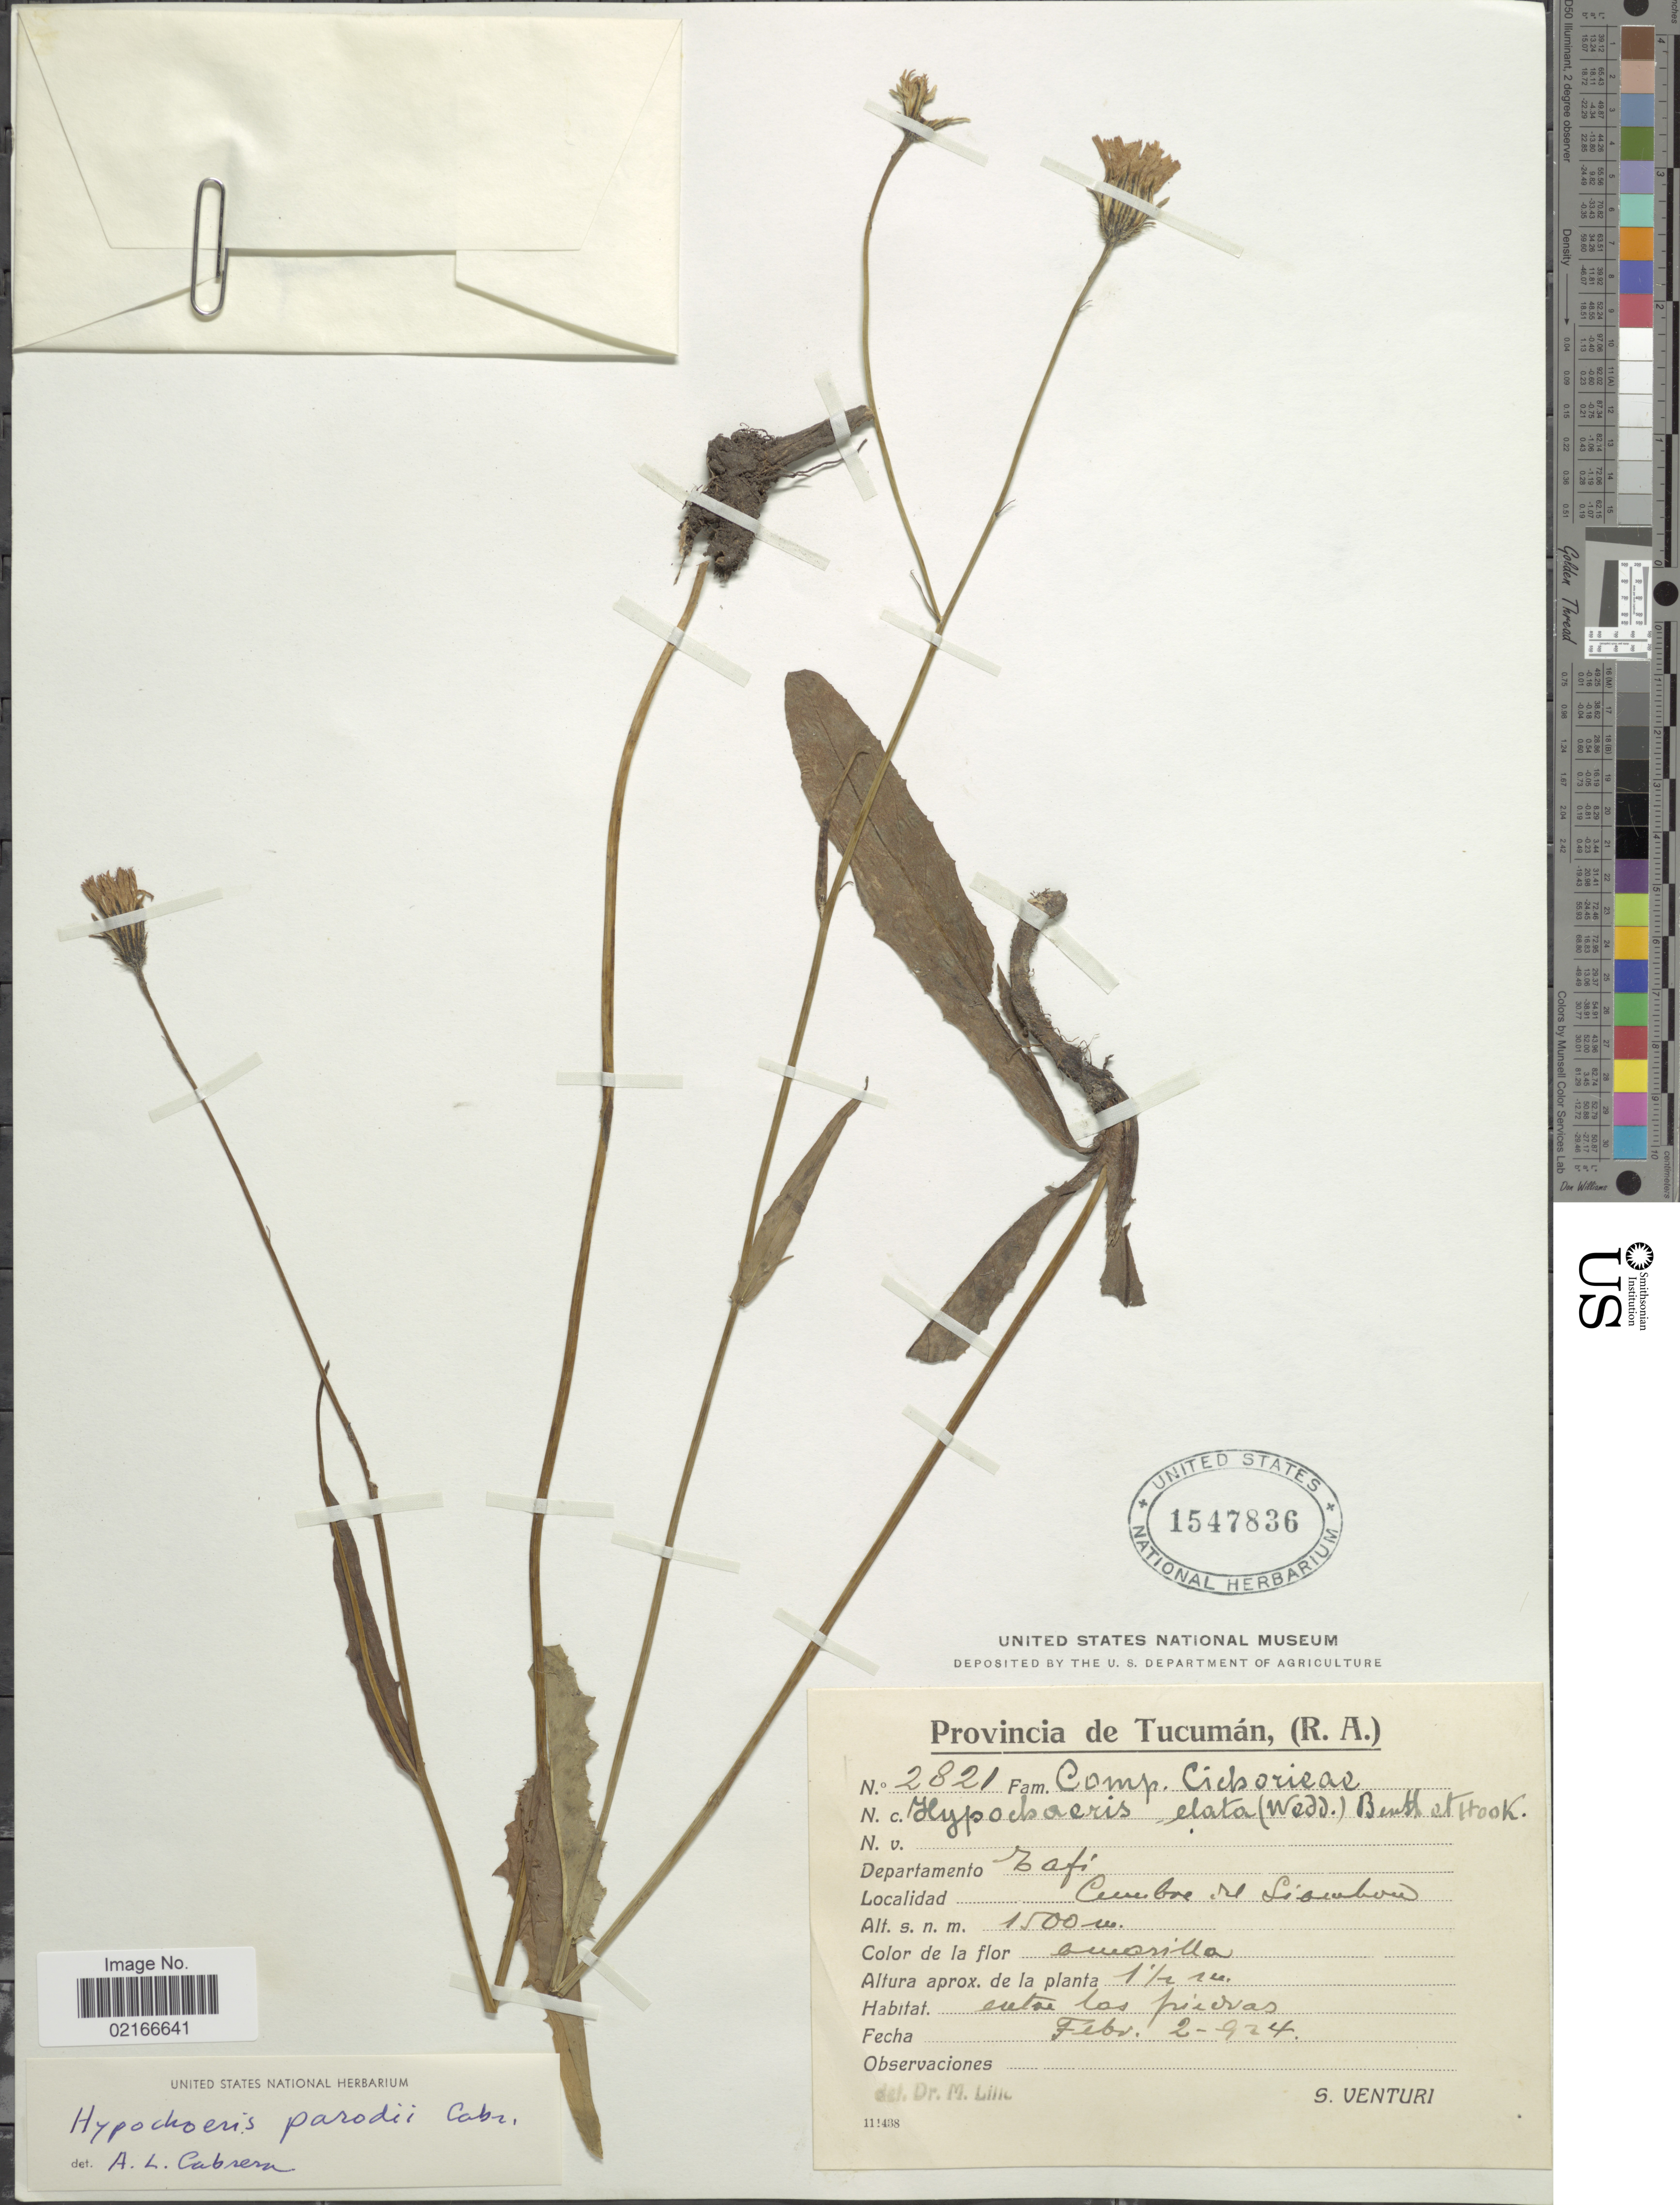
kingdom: Plantae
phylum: Tracheophyta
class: Magnoliopsida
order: Asterales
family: Asteraceae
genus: Hypochaeris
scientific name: Hypochaeris chillensis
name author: (Kunth) Britton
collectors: S. Venturi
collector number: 2821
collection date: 1924-02-02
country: Argentina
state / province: Tucumán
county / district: Tafí Viejo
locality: Summit of Siambón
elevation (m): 1500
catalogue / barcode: US 1547836